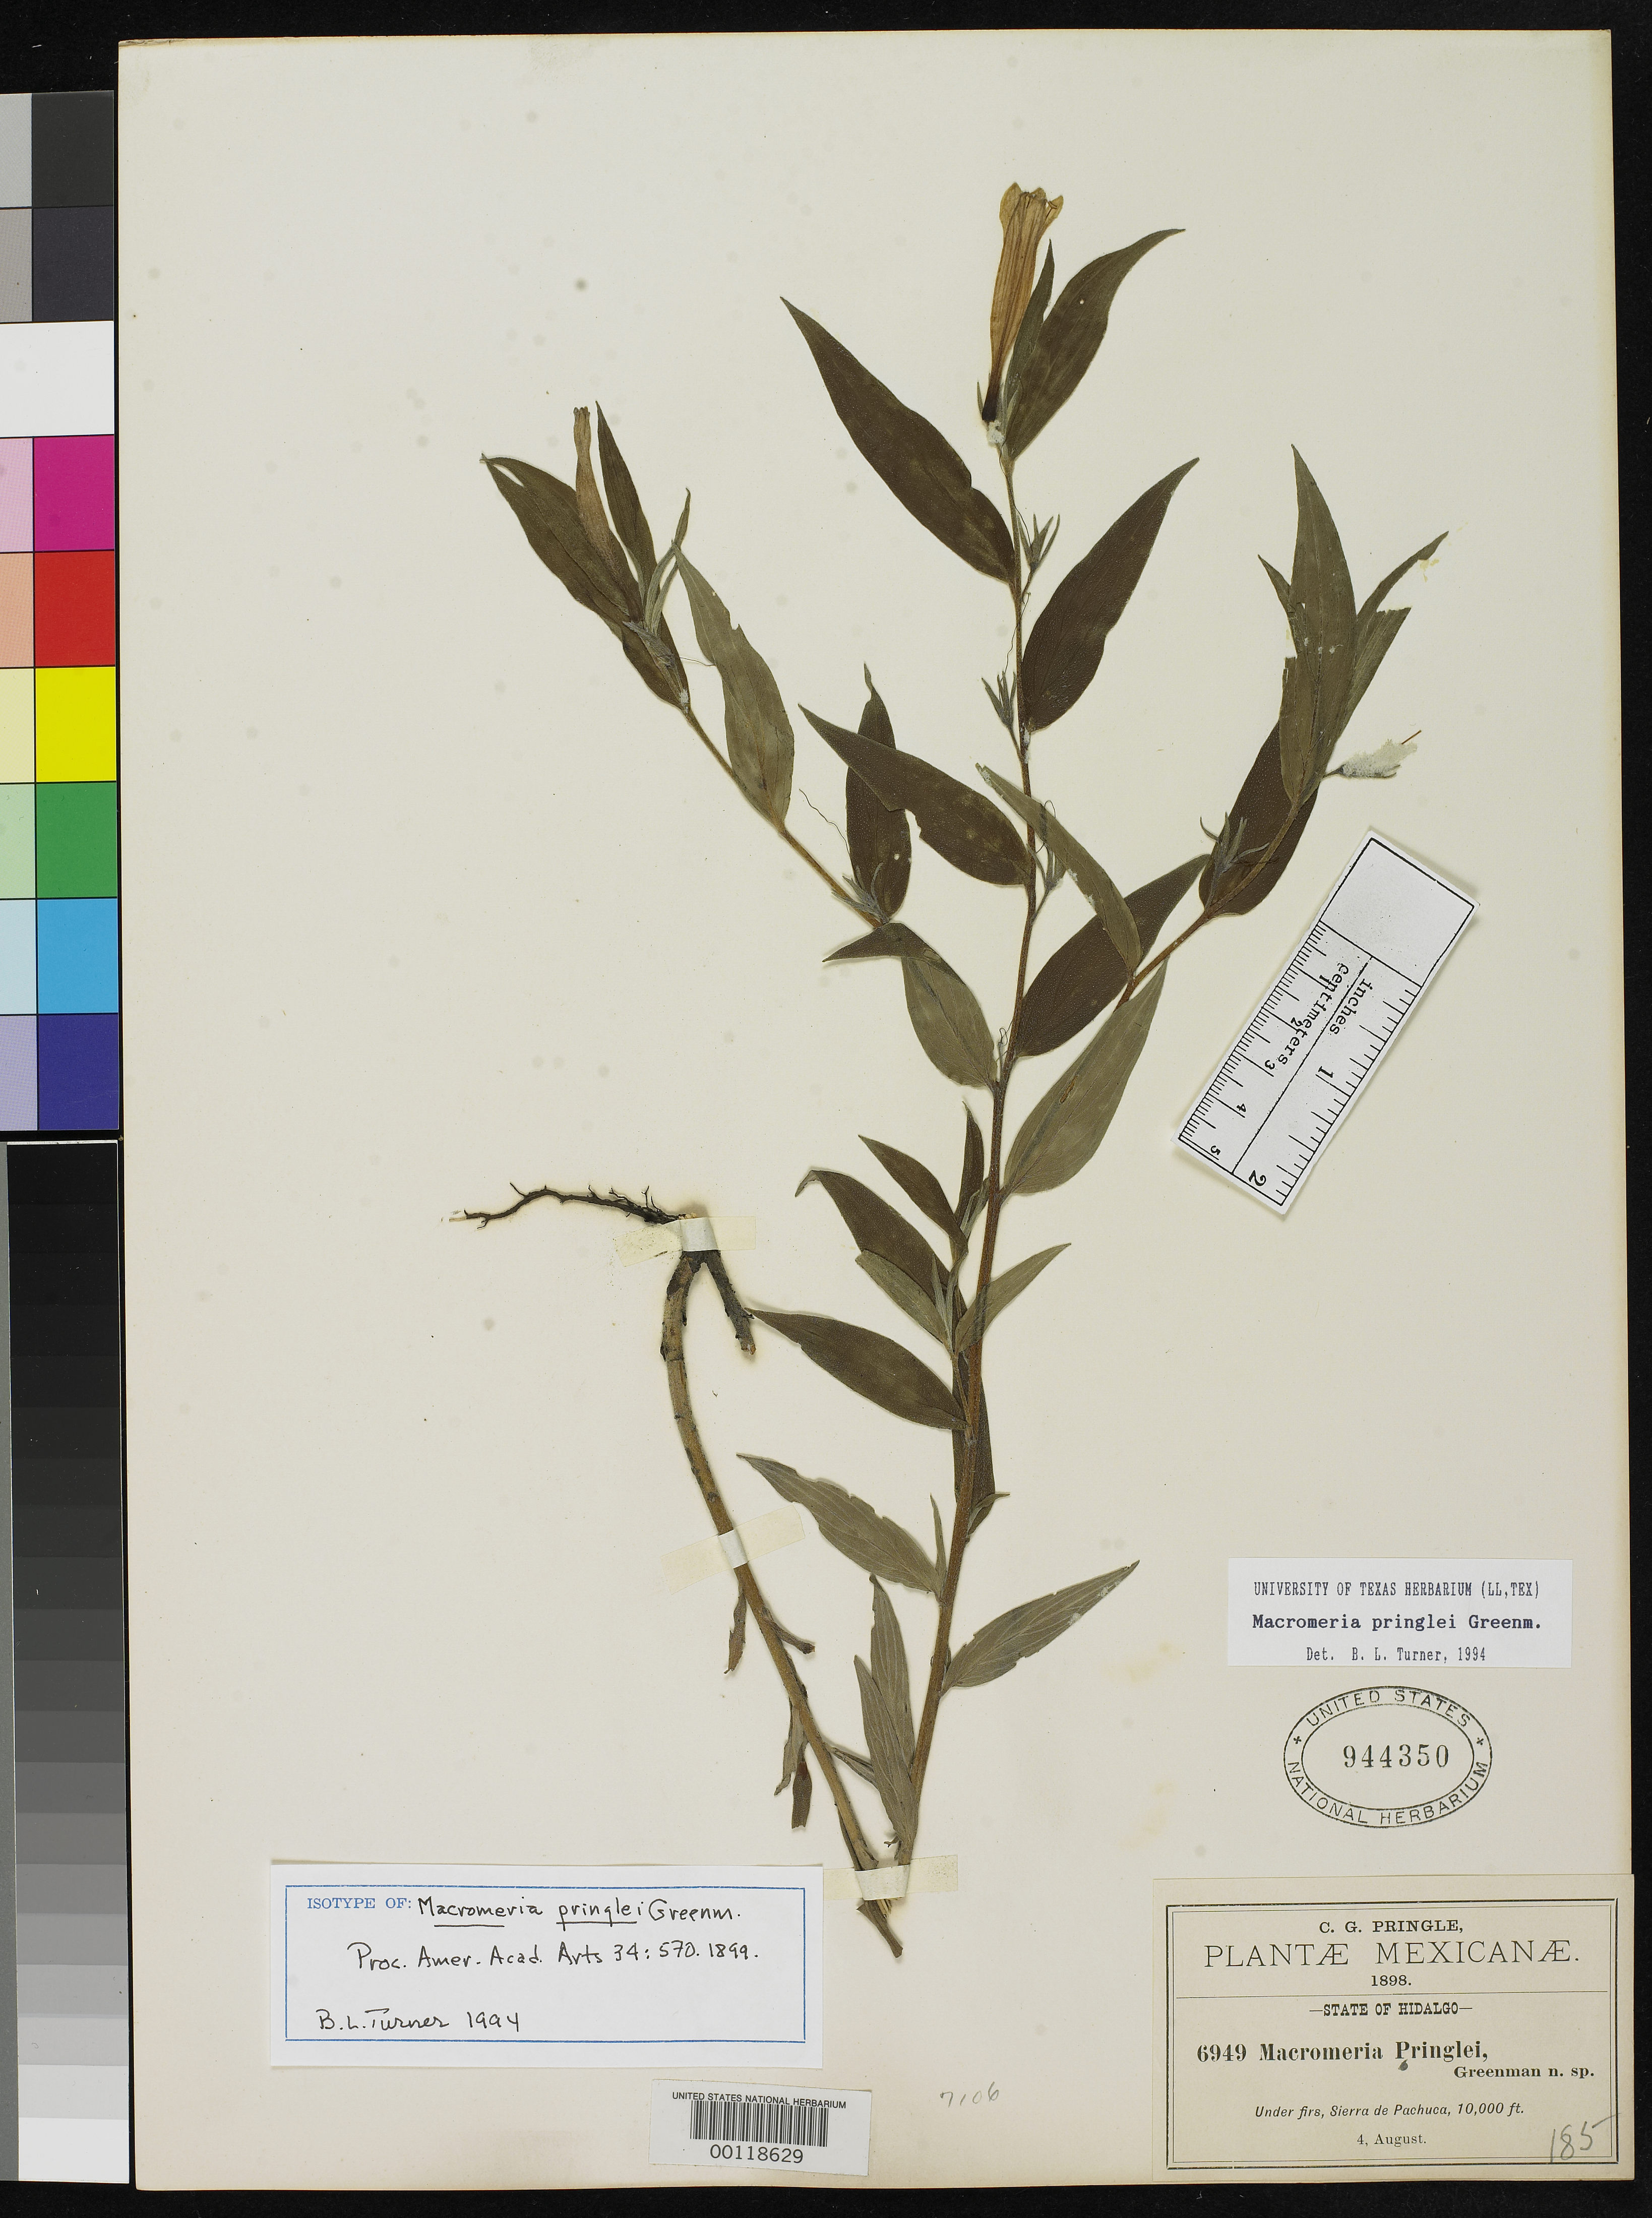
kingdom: Plantae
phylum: Tracheophyta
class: Magnoliopsida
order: Boraginales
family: Boraginaceae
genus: Macromeria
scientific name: Macromeria pringlei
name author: Greenm.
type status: Isotype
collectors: C. G. Pringle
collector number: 6949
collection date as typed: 04 Aug 1898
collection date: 1898-08-04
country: Mexico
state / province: Hidalgo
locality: Sierra de Pachuca.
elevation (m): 3000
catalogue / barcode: US 944350